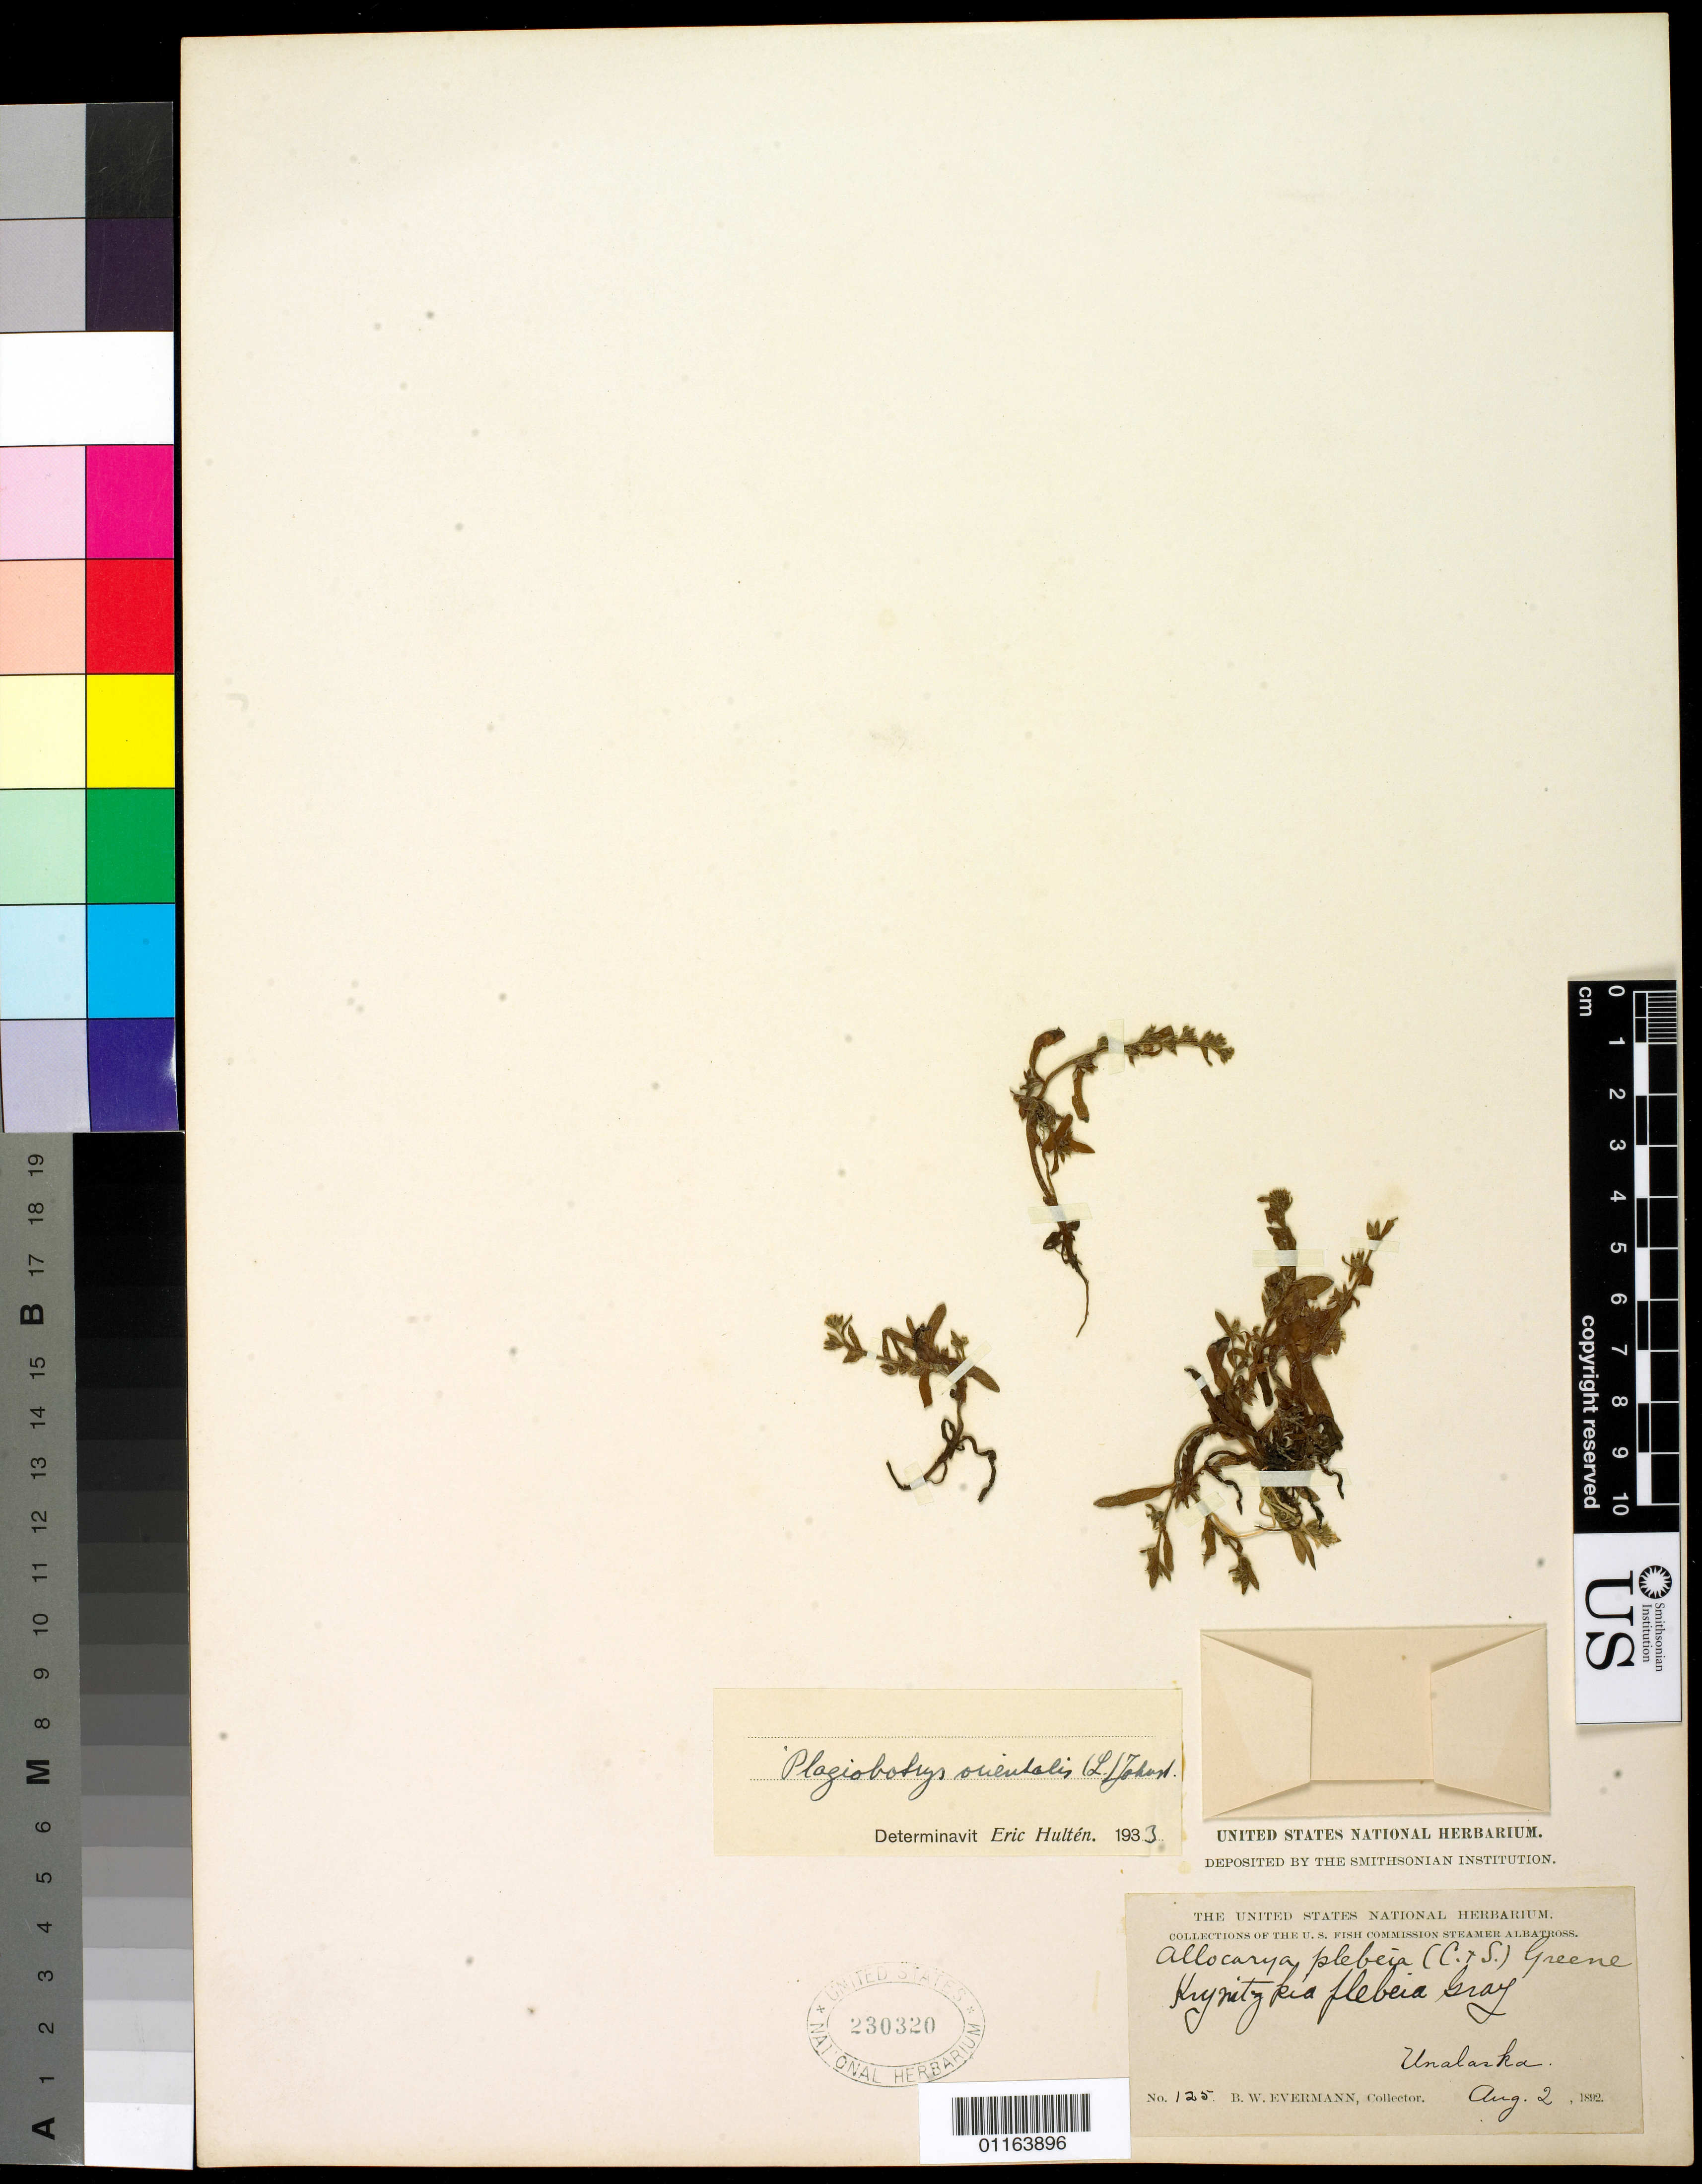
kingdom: Plantae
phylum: Tracheophyta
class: Magnoliopsida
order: Boraginales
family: Boraginaceae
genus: Plagiobothrys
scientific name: Plagiobothrys orientalis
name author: I.M. Johnst.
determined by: Hultén, [O.] Eric G.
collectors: B. W. Evermann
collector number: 125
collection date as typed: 2 Aug 1892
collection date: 1892-08-02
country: United States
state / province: Alaska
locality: Unalaska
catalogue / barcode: US 230320